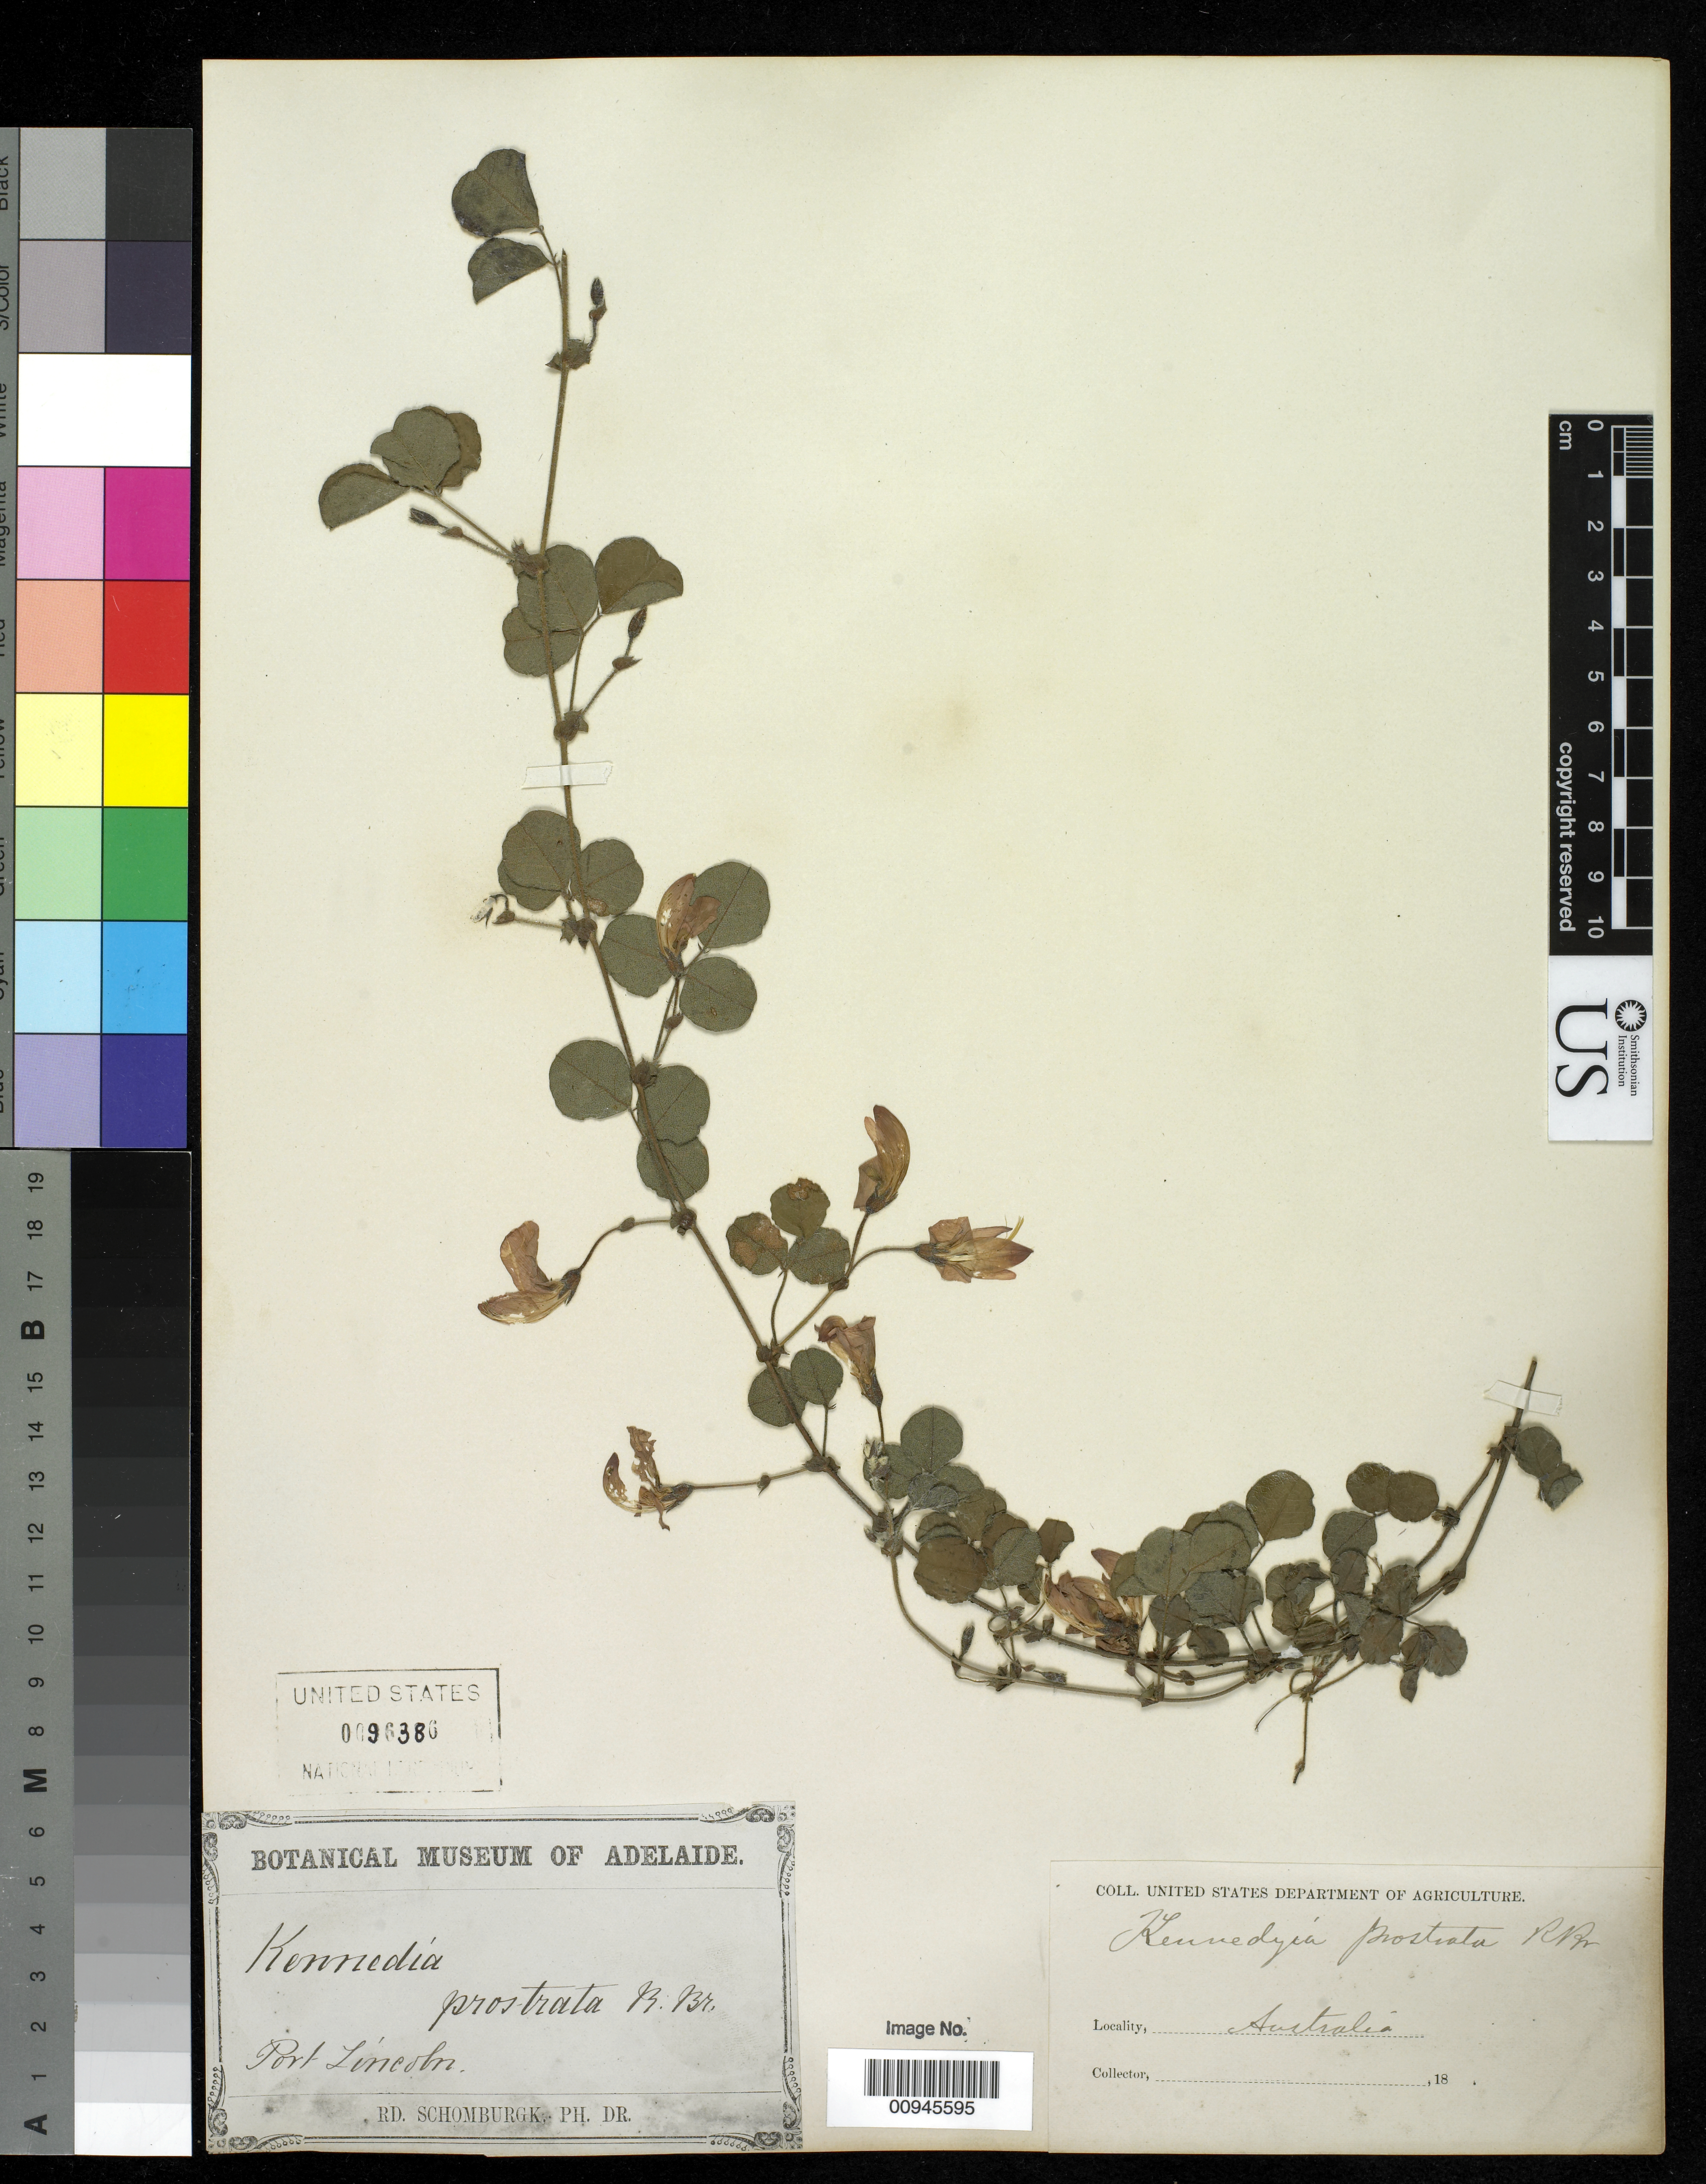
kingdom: Plantae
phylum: Tracheophyta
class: Magnoliopsida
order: Fabales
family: Fabaceae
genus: Kennedia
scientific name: Kennedia prostrata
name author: R. Br.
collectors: M. R. Schomburgk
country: Australia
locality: Port Lincoln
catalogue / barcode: US 96386